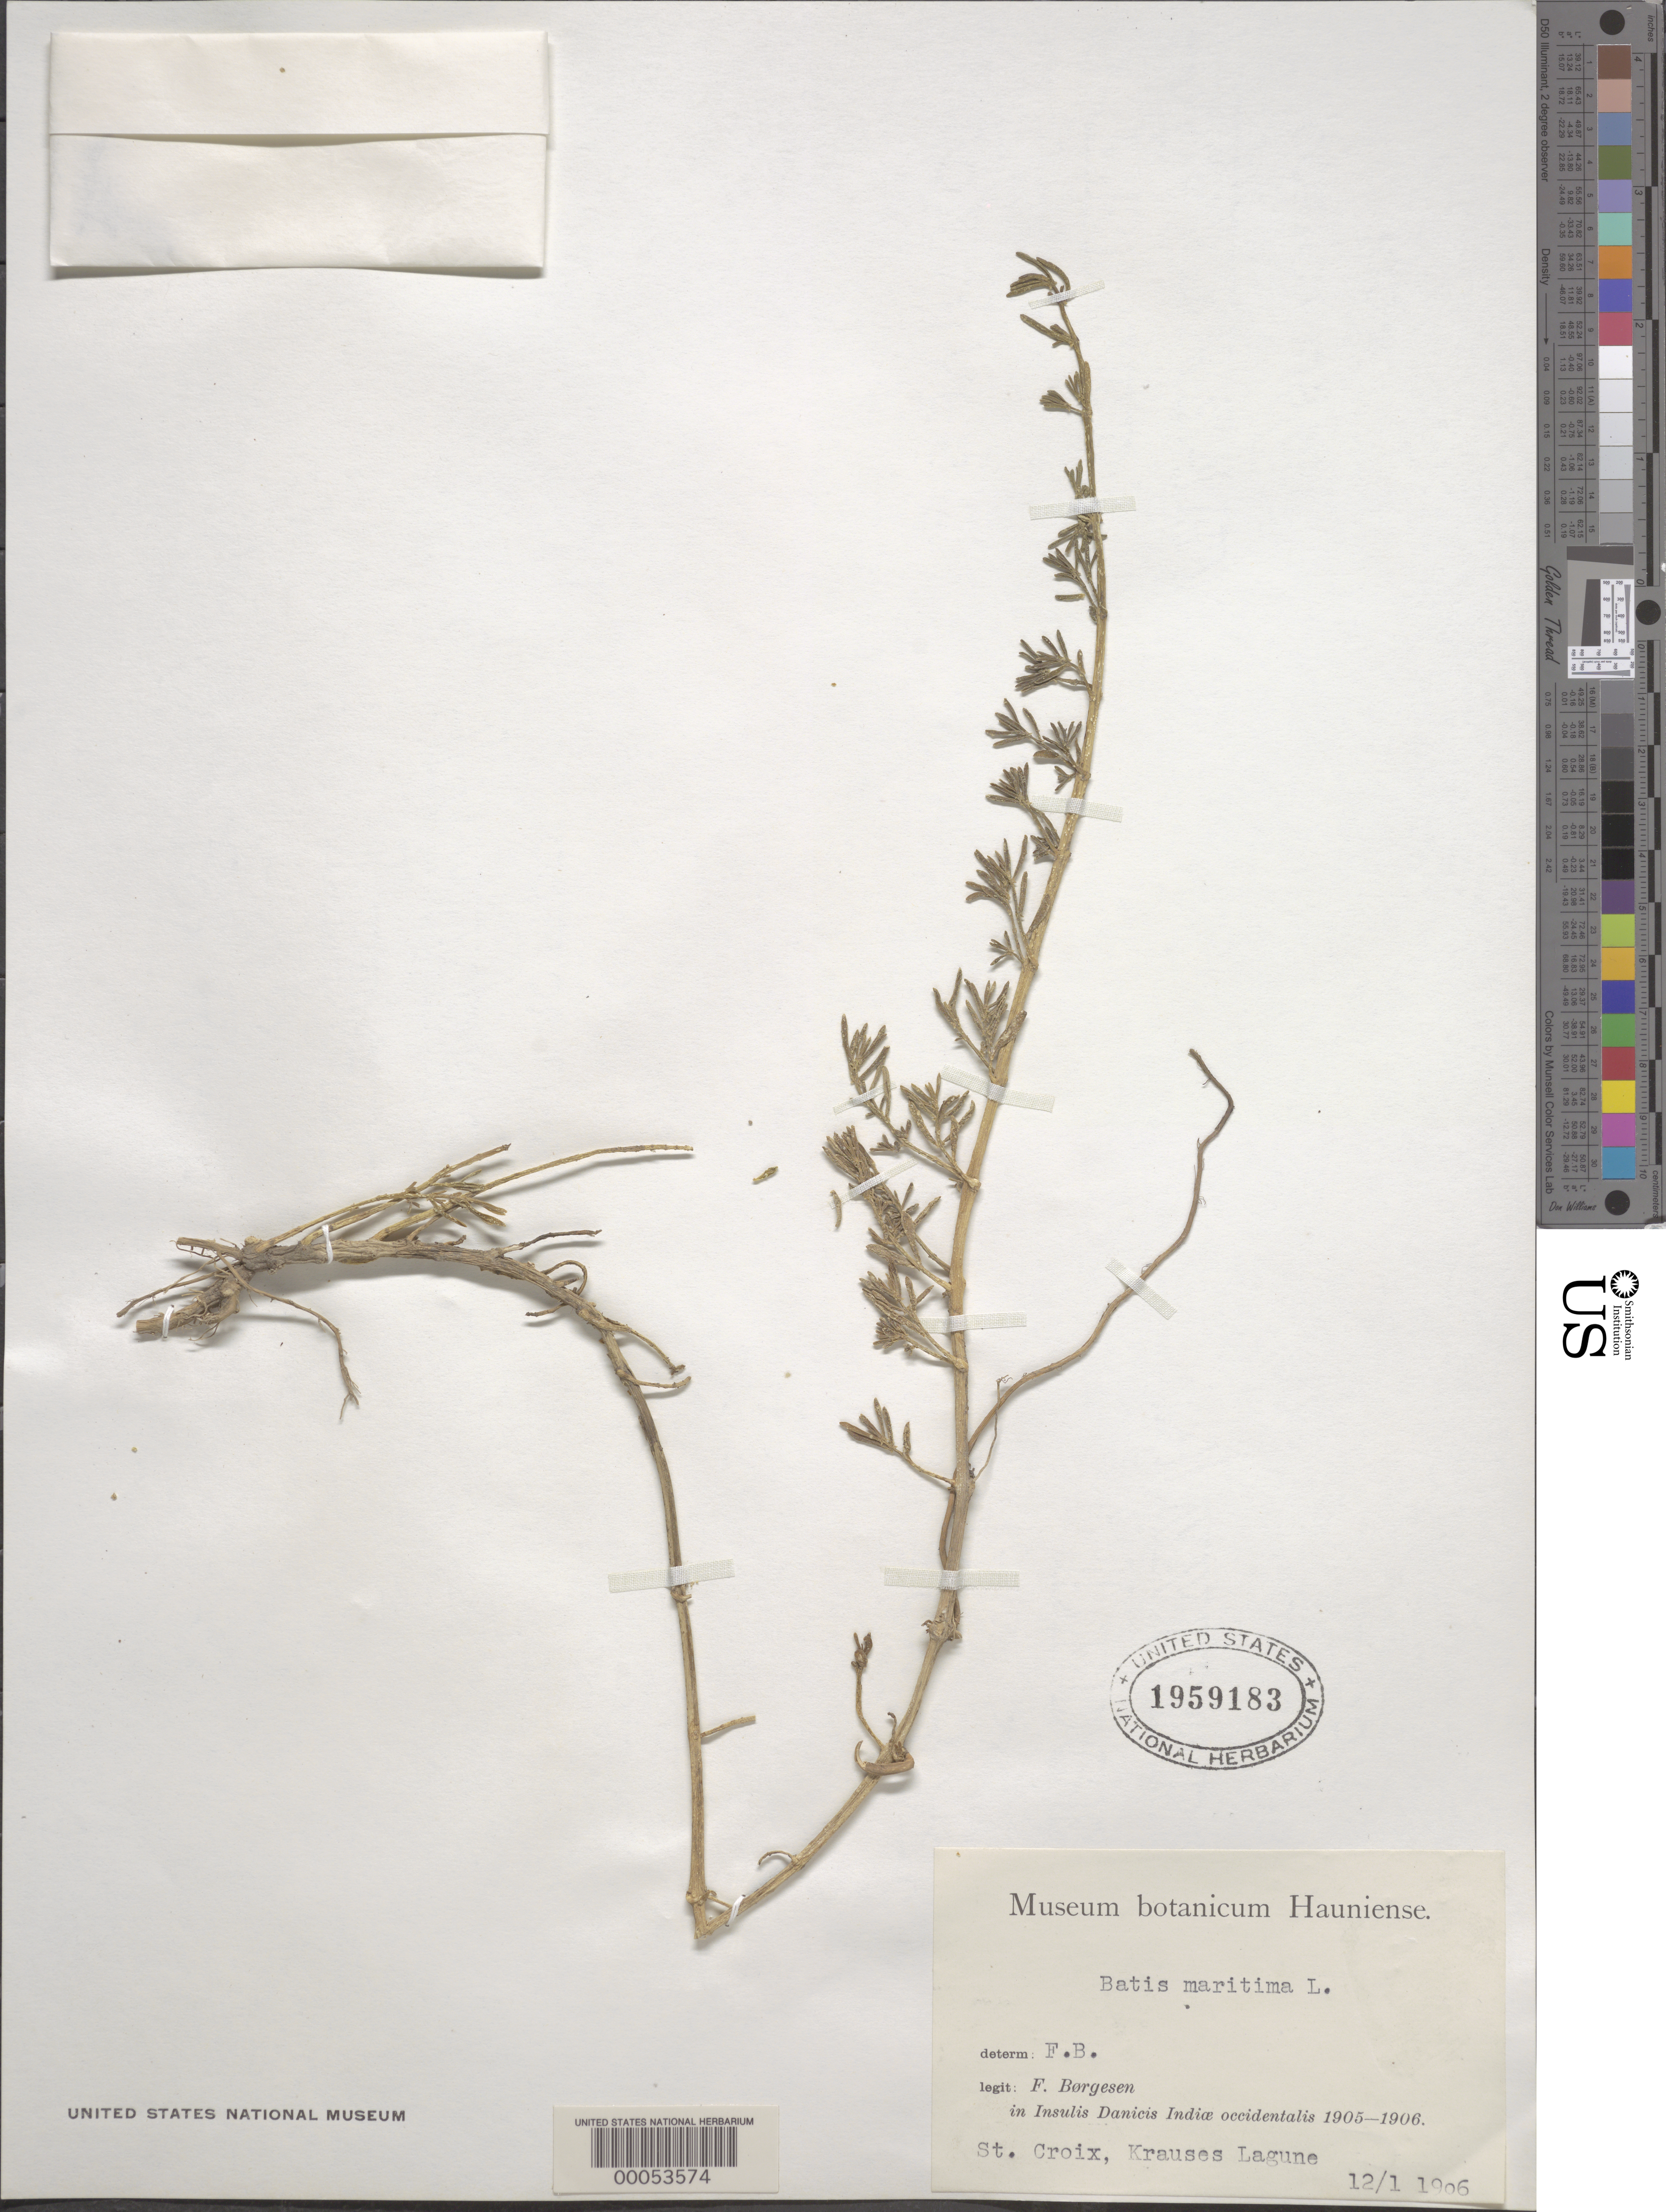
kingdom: Plantae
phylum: Tracheophyta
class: Magnoliopsida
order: Brassicales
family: Bataceae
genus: Batis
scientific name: Batis maritima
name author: L.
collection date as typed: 01 Dec 1906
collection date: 1906-12-01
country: U.S. Virgin Islands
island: St. Croix Island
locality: Krauses lagune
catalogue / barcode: US 1959183